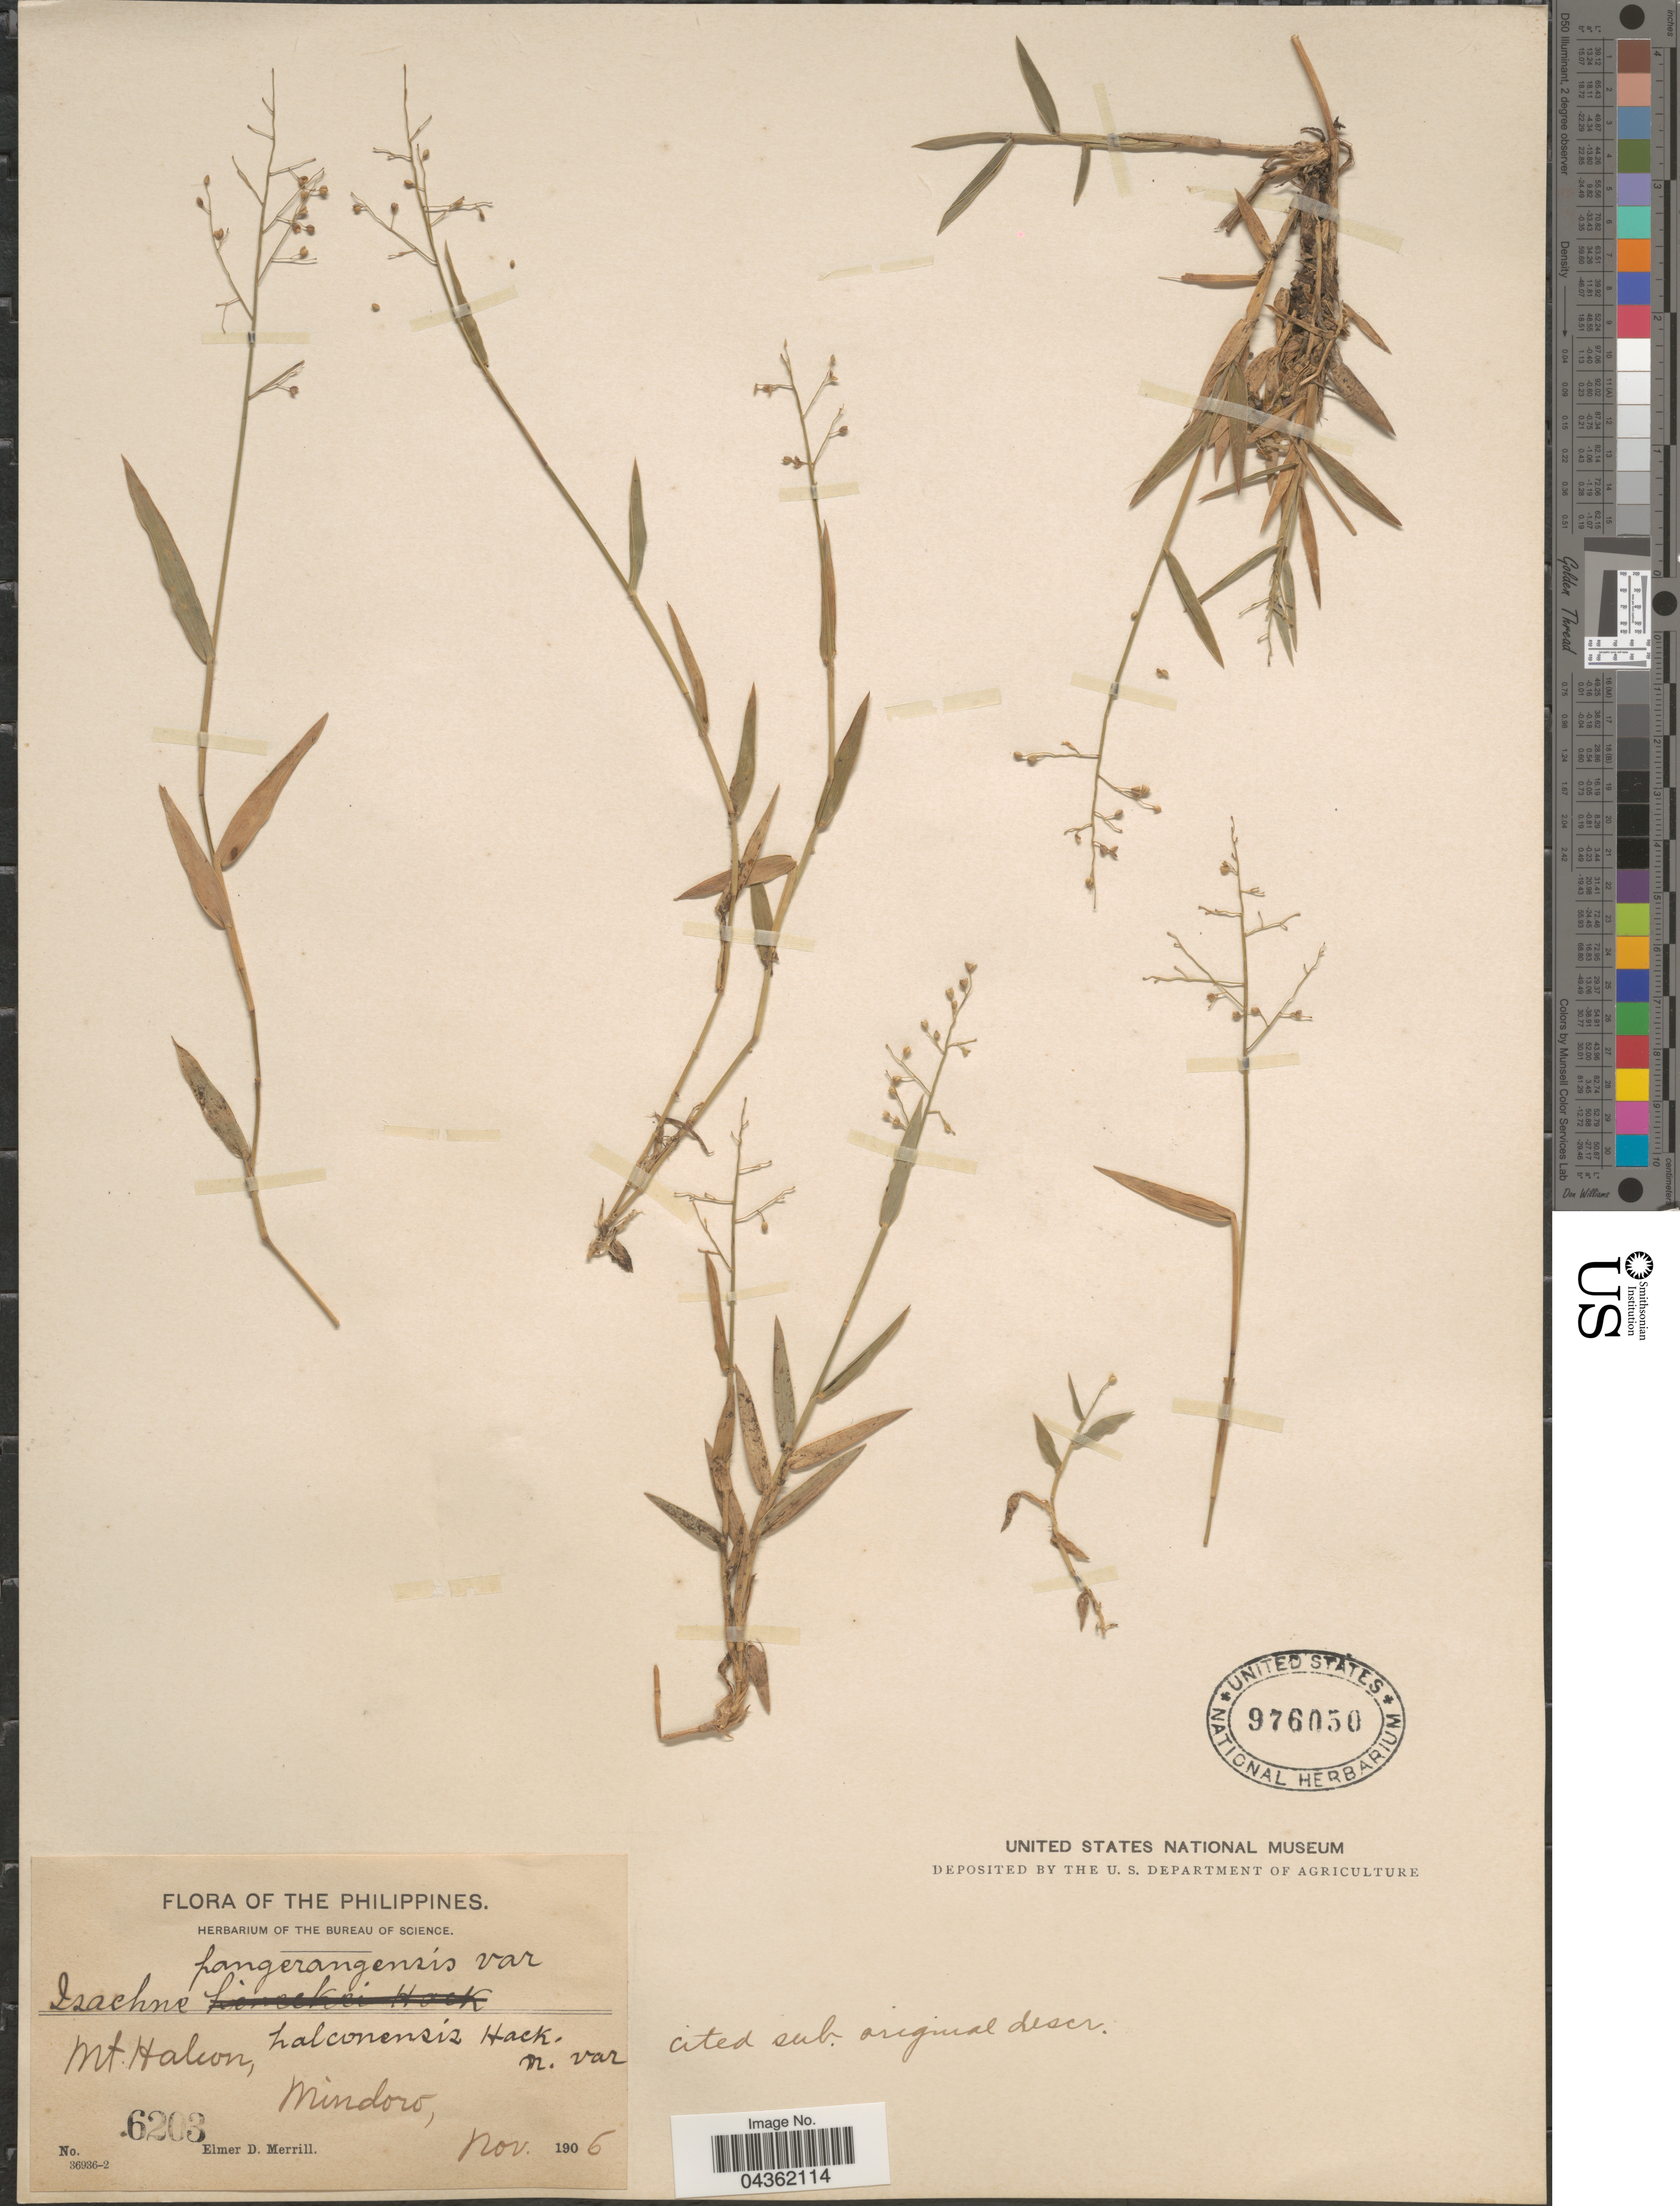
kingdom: Plantae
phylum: Tracheophyta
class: Liliopsida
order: Poales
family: Poaceae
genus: Isachne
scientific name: Isachne pangerangensis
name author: Zoll. & Moritzi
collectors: E. D. Merrill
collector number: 6203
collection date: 1906-11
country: Philippines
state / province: Mimaropa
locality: Mt. Halcon, Mindoro.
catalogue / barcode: US 976050